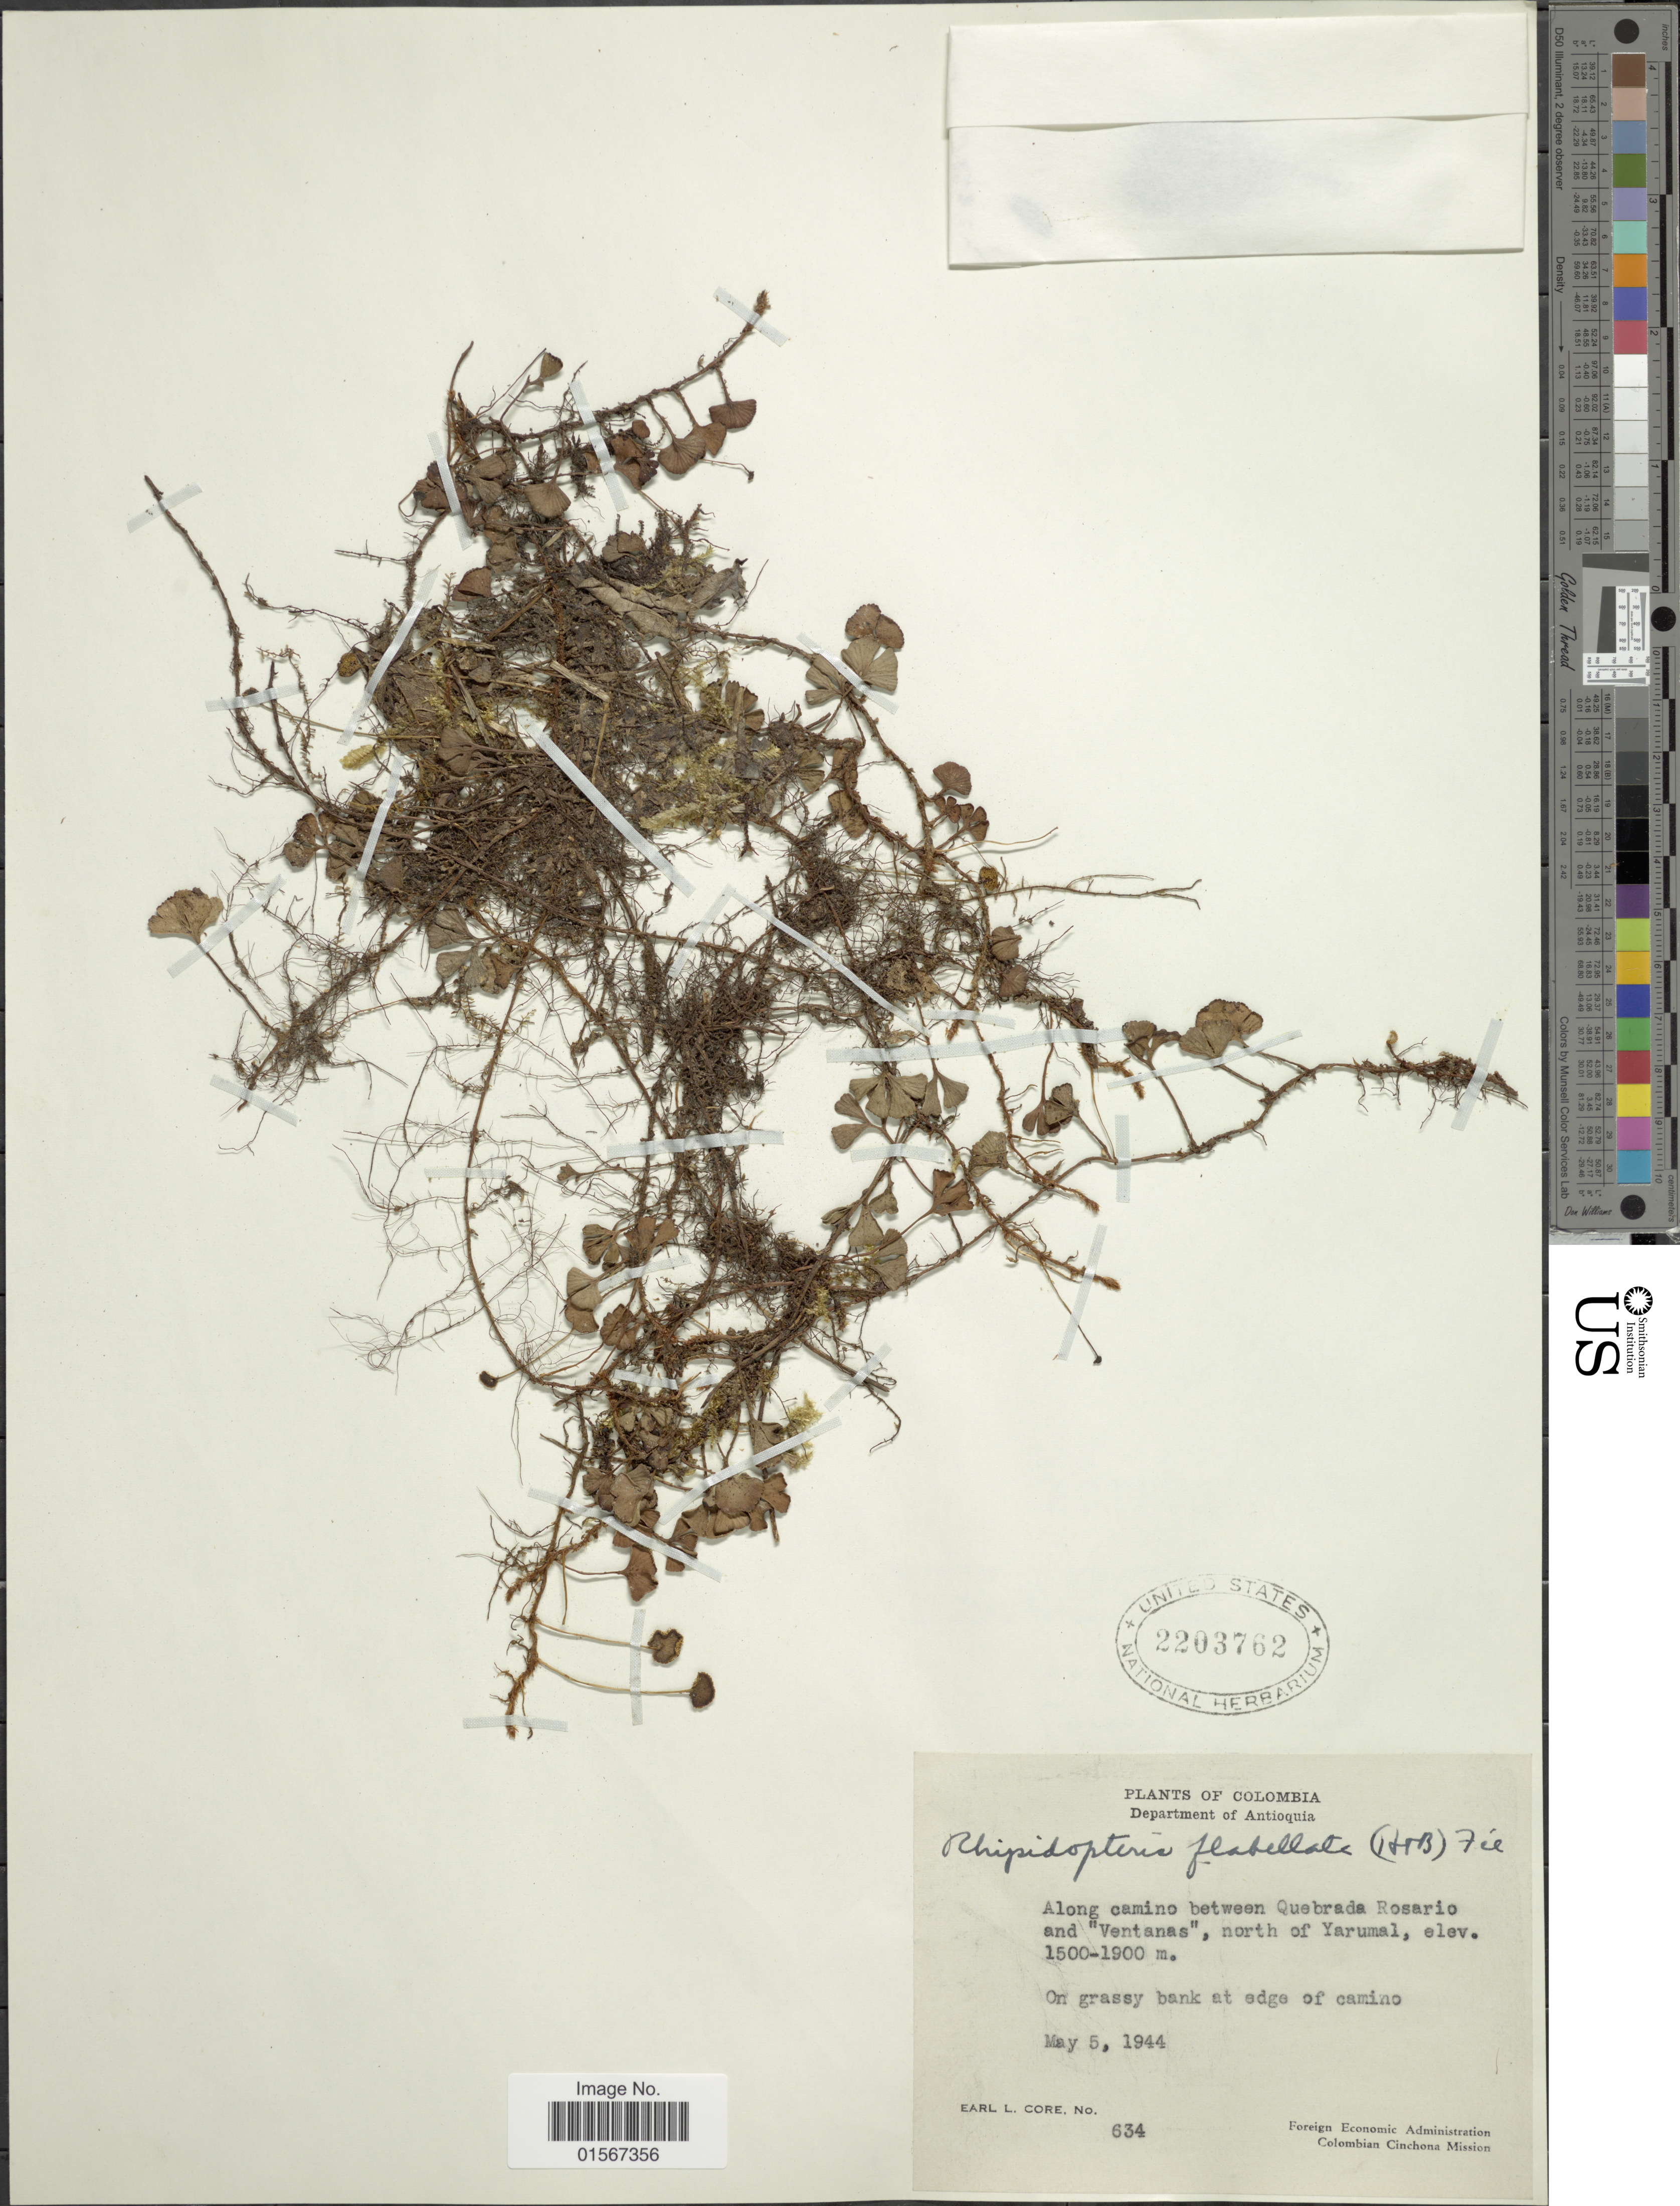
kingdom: Plantae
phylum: Tracheophyta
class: Polypodiopsida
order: Polypodiales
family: Dryopteridaceae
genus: Elaphoglossum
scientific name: Elaphoglossum peltatum f. flabellatum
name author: (Humb. & Bonpl. ex Willd.) Mickel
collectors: E. L. Core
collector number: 634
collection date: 1944-05-05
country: Colombia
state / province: Antioquia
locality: Colombia, Department of Antioquia, along camino between Quebrada Rosario and "Ventanas", north of Yarumal.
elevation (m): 1500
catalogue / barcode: US 2203762